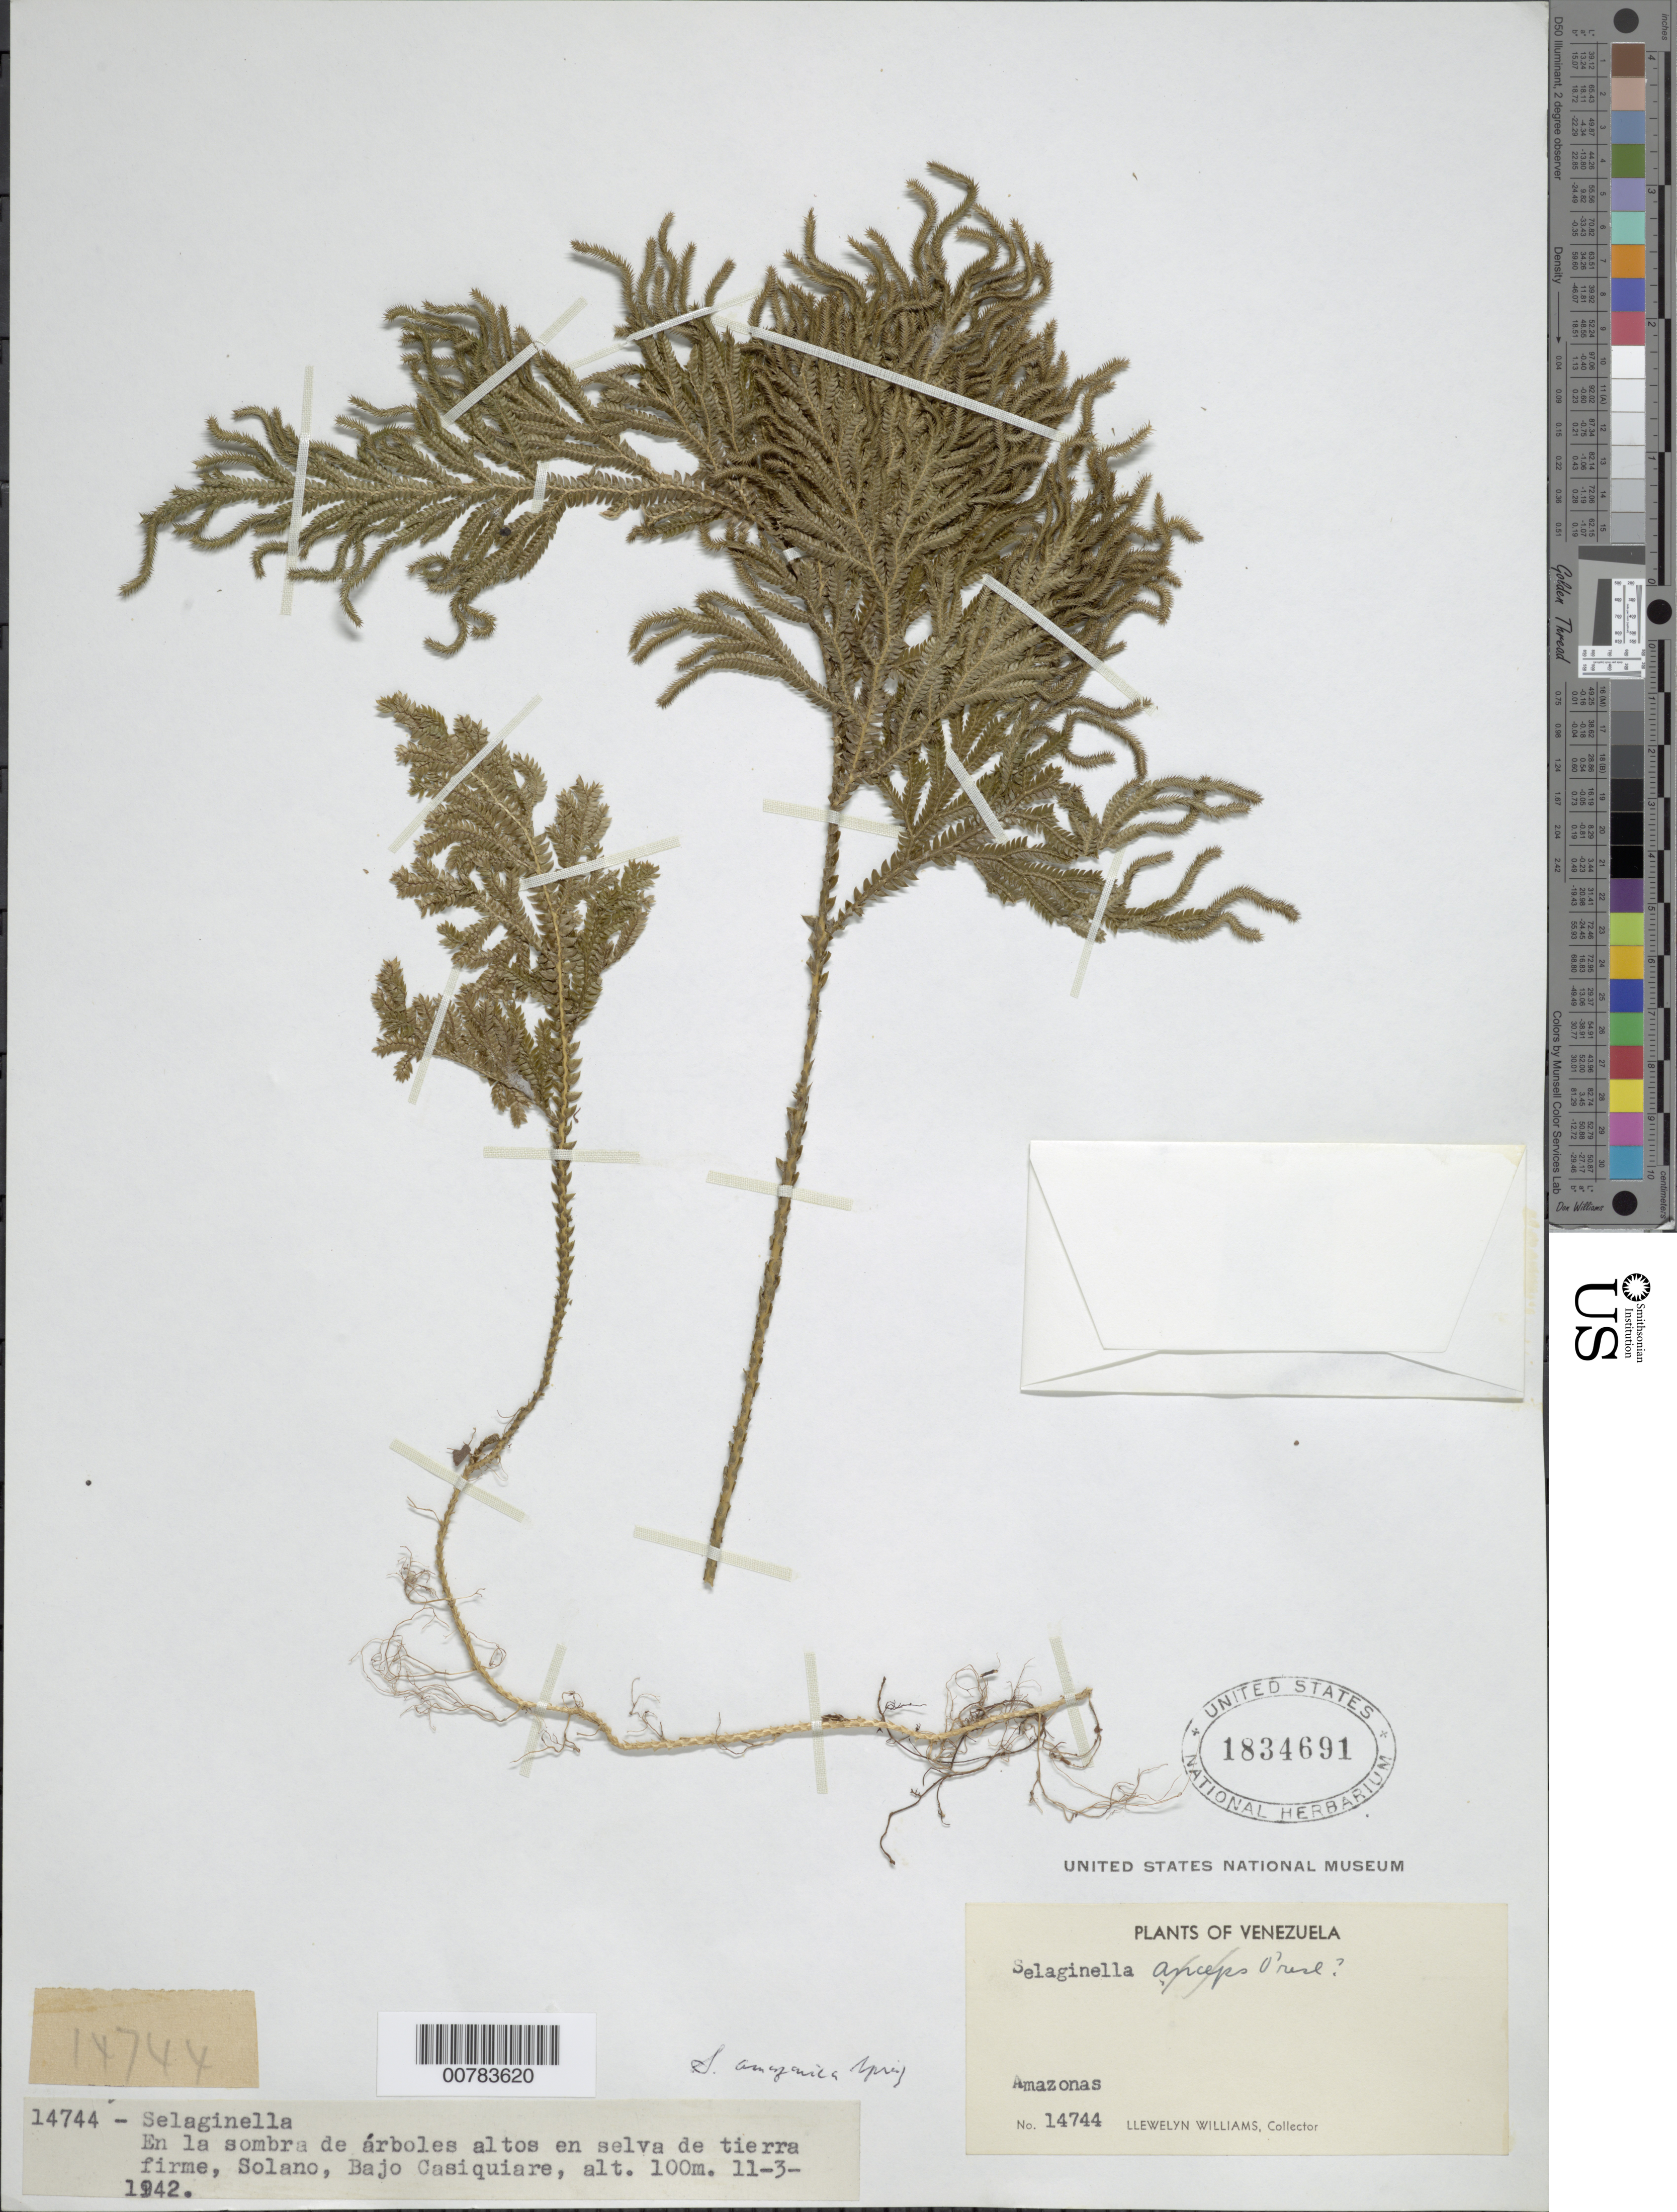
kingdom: Plantae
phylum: Tracheophyta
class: Lycopodiopsida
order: Selaginellales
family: Selaginellaceae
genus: Selaginella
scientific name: Selaginella amazonica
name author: Spring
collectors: Ll. Williams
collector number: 14744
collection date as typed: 11-Mar-42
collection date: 1942-03-11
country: Venezuela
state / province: Amazonas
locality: Solano, Bajo Río Casiquiare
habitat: Sombra de árboles altos en selva de tierra firme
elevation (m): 100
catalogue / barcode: US 1834691